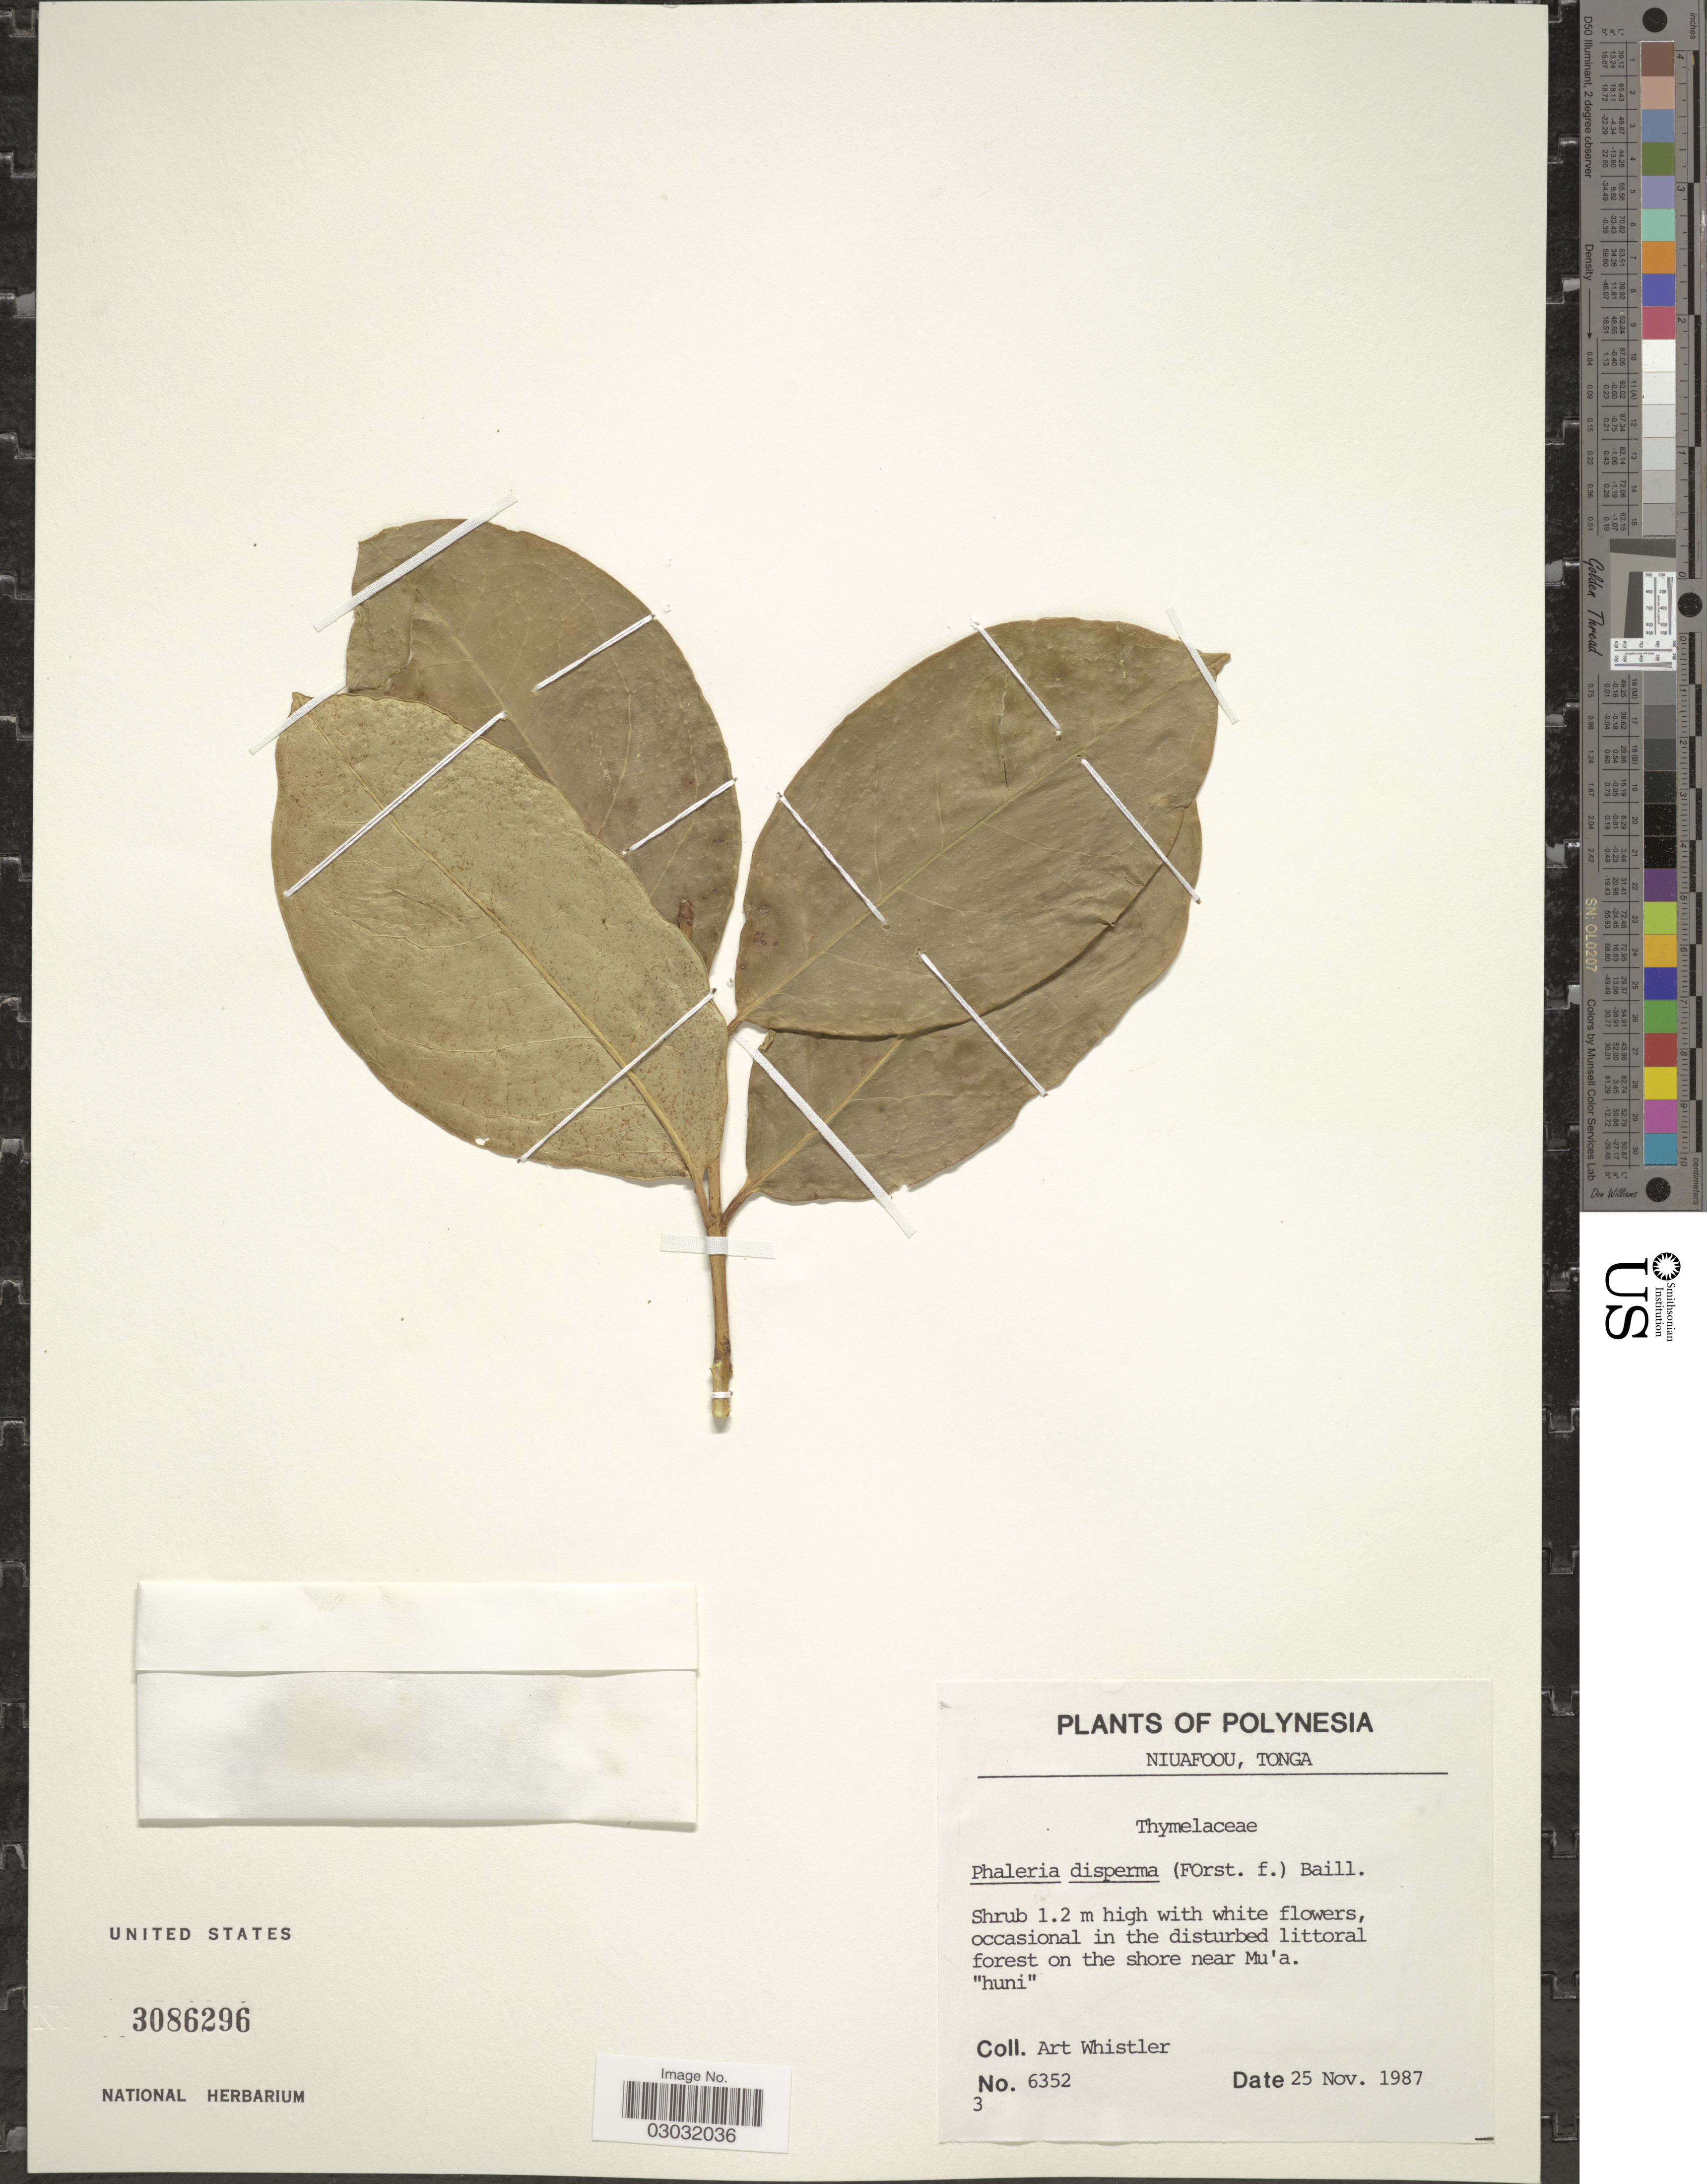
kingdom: Plantae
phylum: Tracheophyta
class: Magnoliopsida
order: Malvales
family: Thymelaeaceae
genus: Phaleria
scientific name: Phaleria disperma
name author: (G. Forst.) Baill.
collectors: A. Whistler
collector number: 6352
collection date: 1987-11-25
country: Tonga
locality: Polynesia, Niufoou, on the shore near Mu'a. "huni".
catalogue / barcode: US 3086296